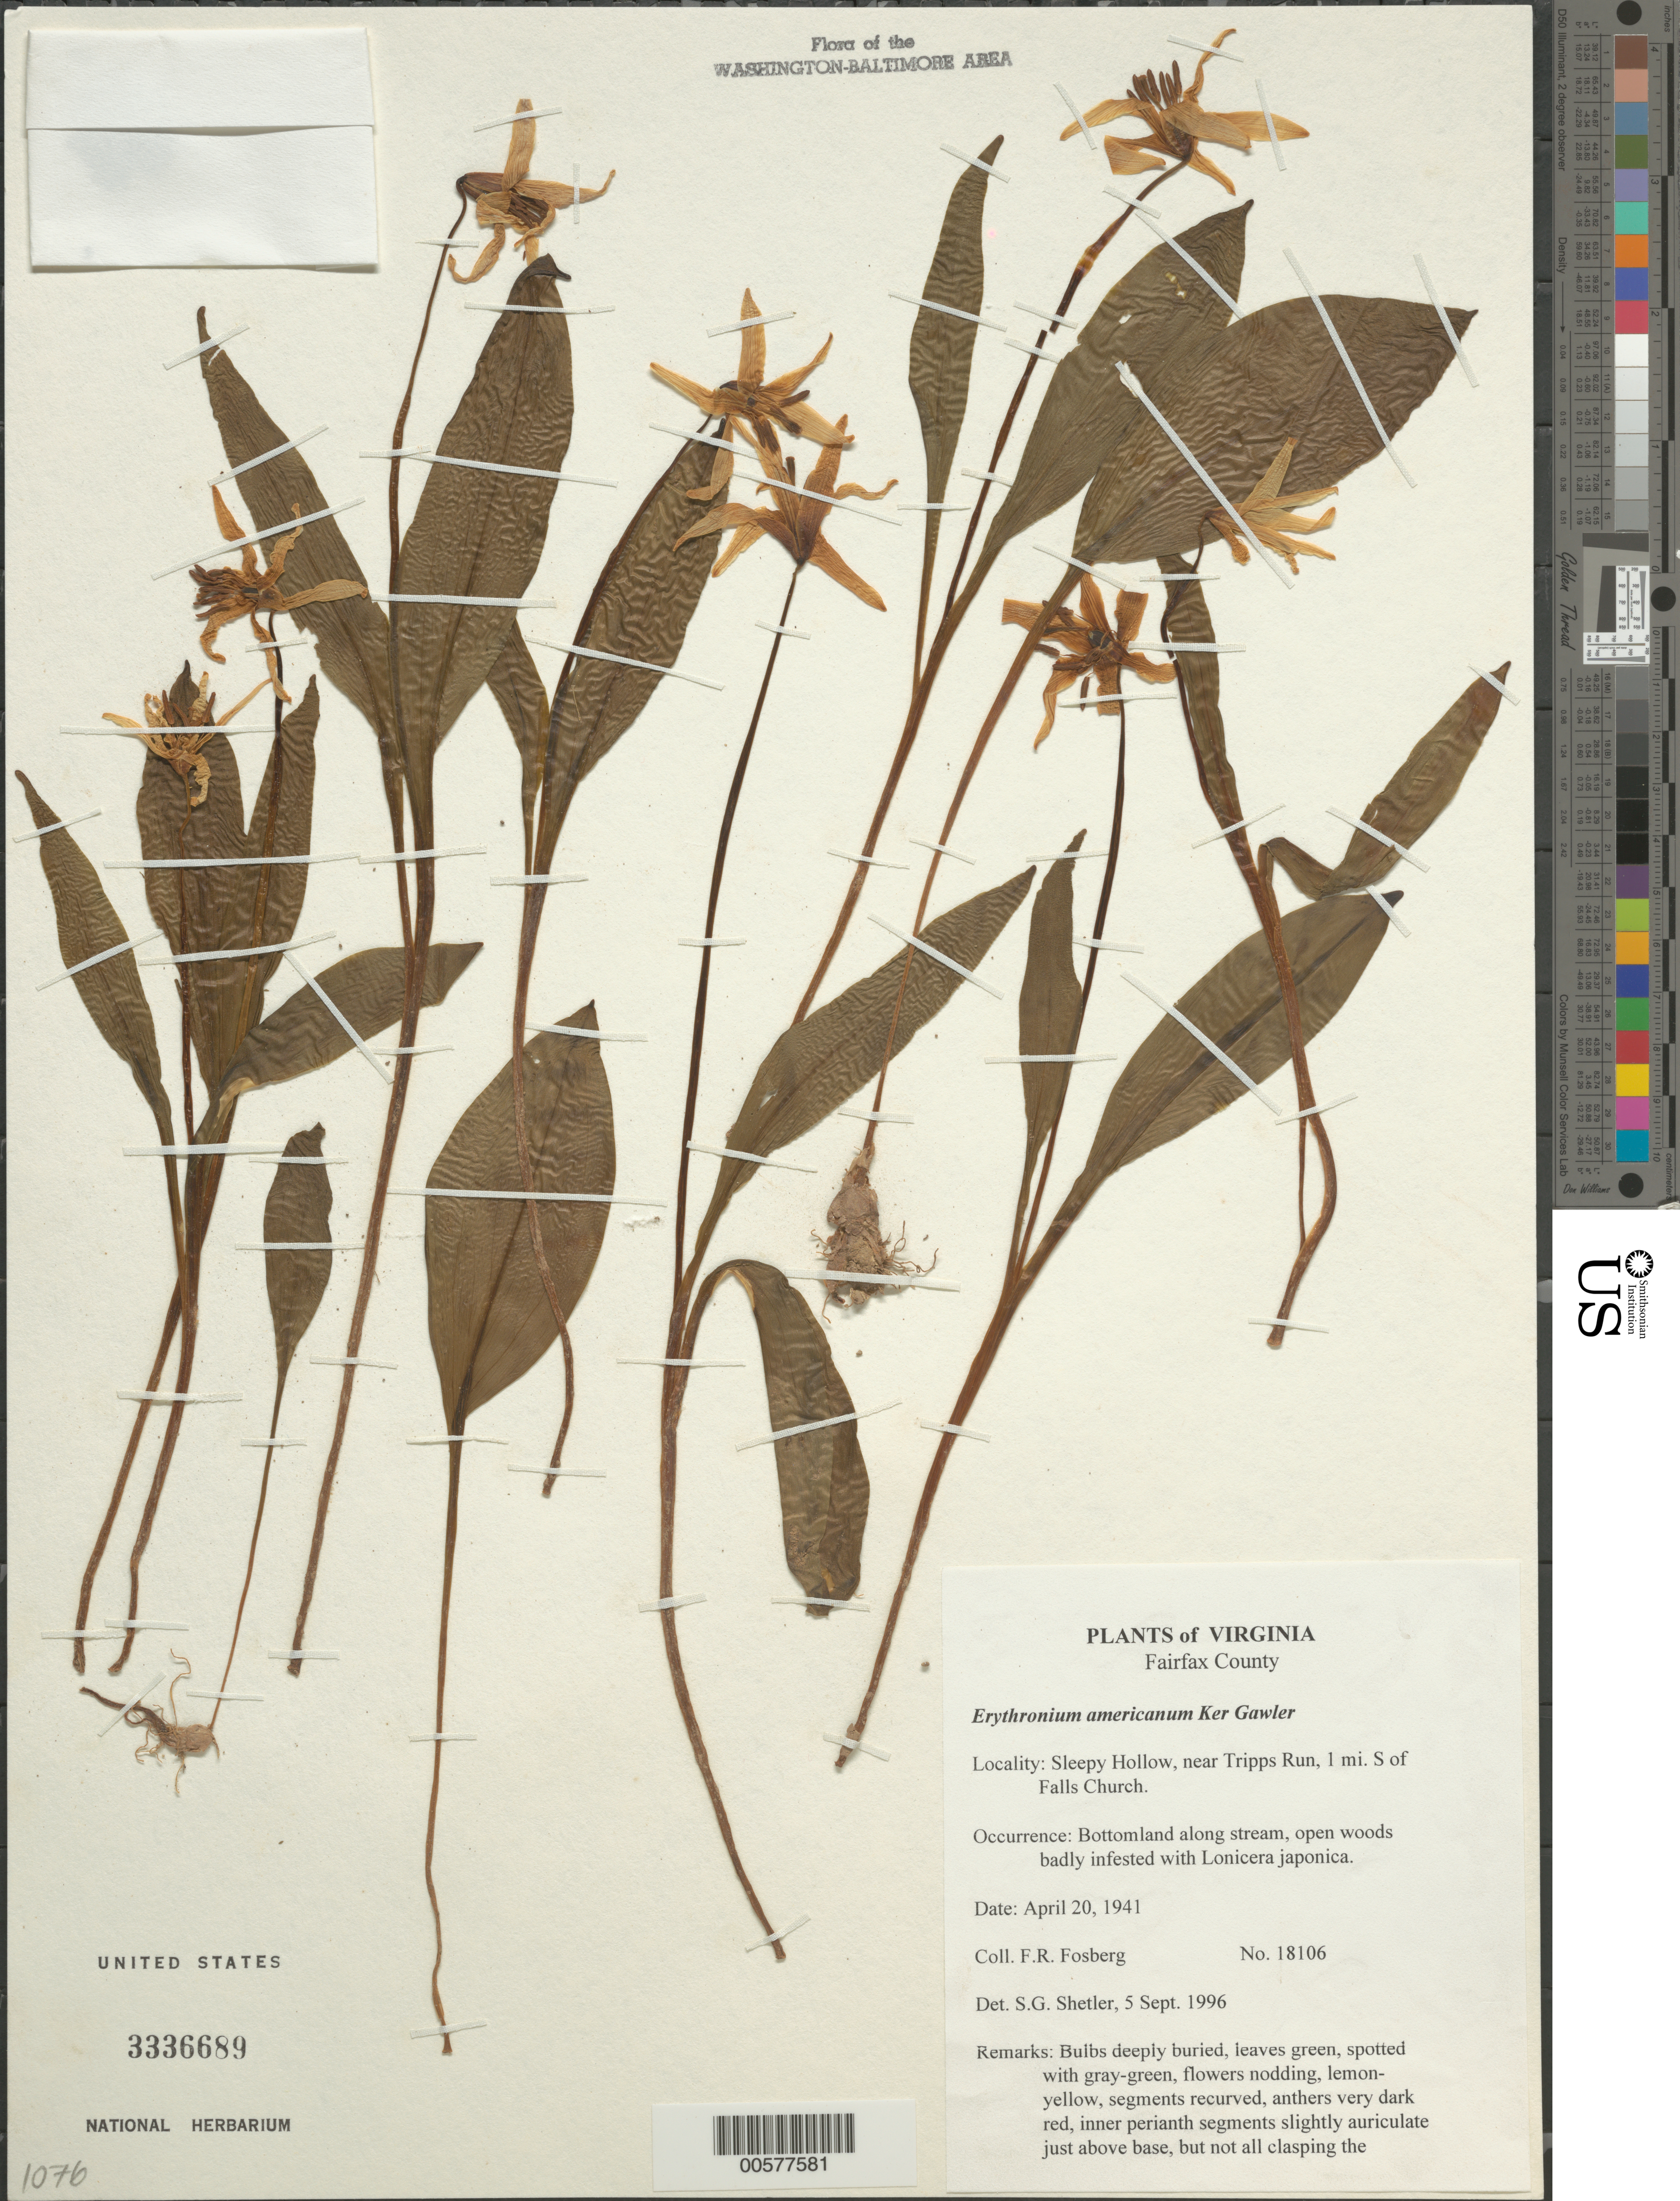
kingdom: Plantae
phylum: Tracheophyta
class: Liliopsida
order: Liliales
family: Liliaceae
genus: Erythronium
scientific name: Erythronium americanum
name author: Ker Gawl.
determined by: Shetler, Stanwyn G., (US), NMNH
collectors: F. R. Fosberg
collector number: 18106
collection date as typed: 20 Apr 1941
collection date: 1941-04-20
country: United States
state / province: Virginia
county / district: Fairfax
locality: Sleepy Hollow, near Tripps Run, 1 mi. S of Falls Church.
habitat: Bottomland along stream, open woods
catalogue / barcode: US 3336689